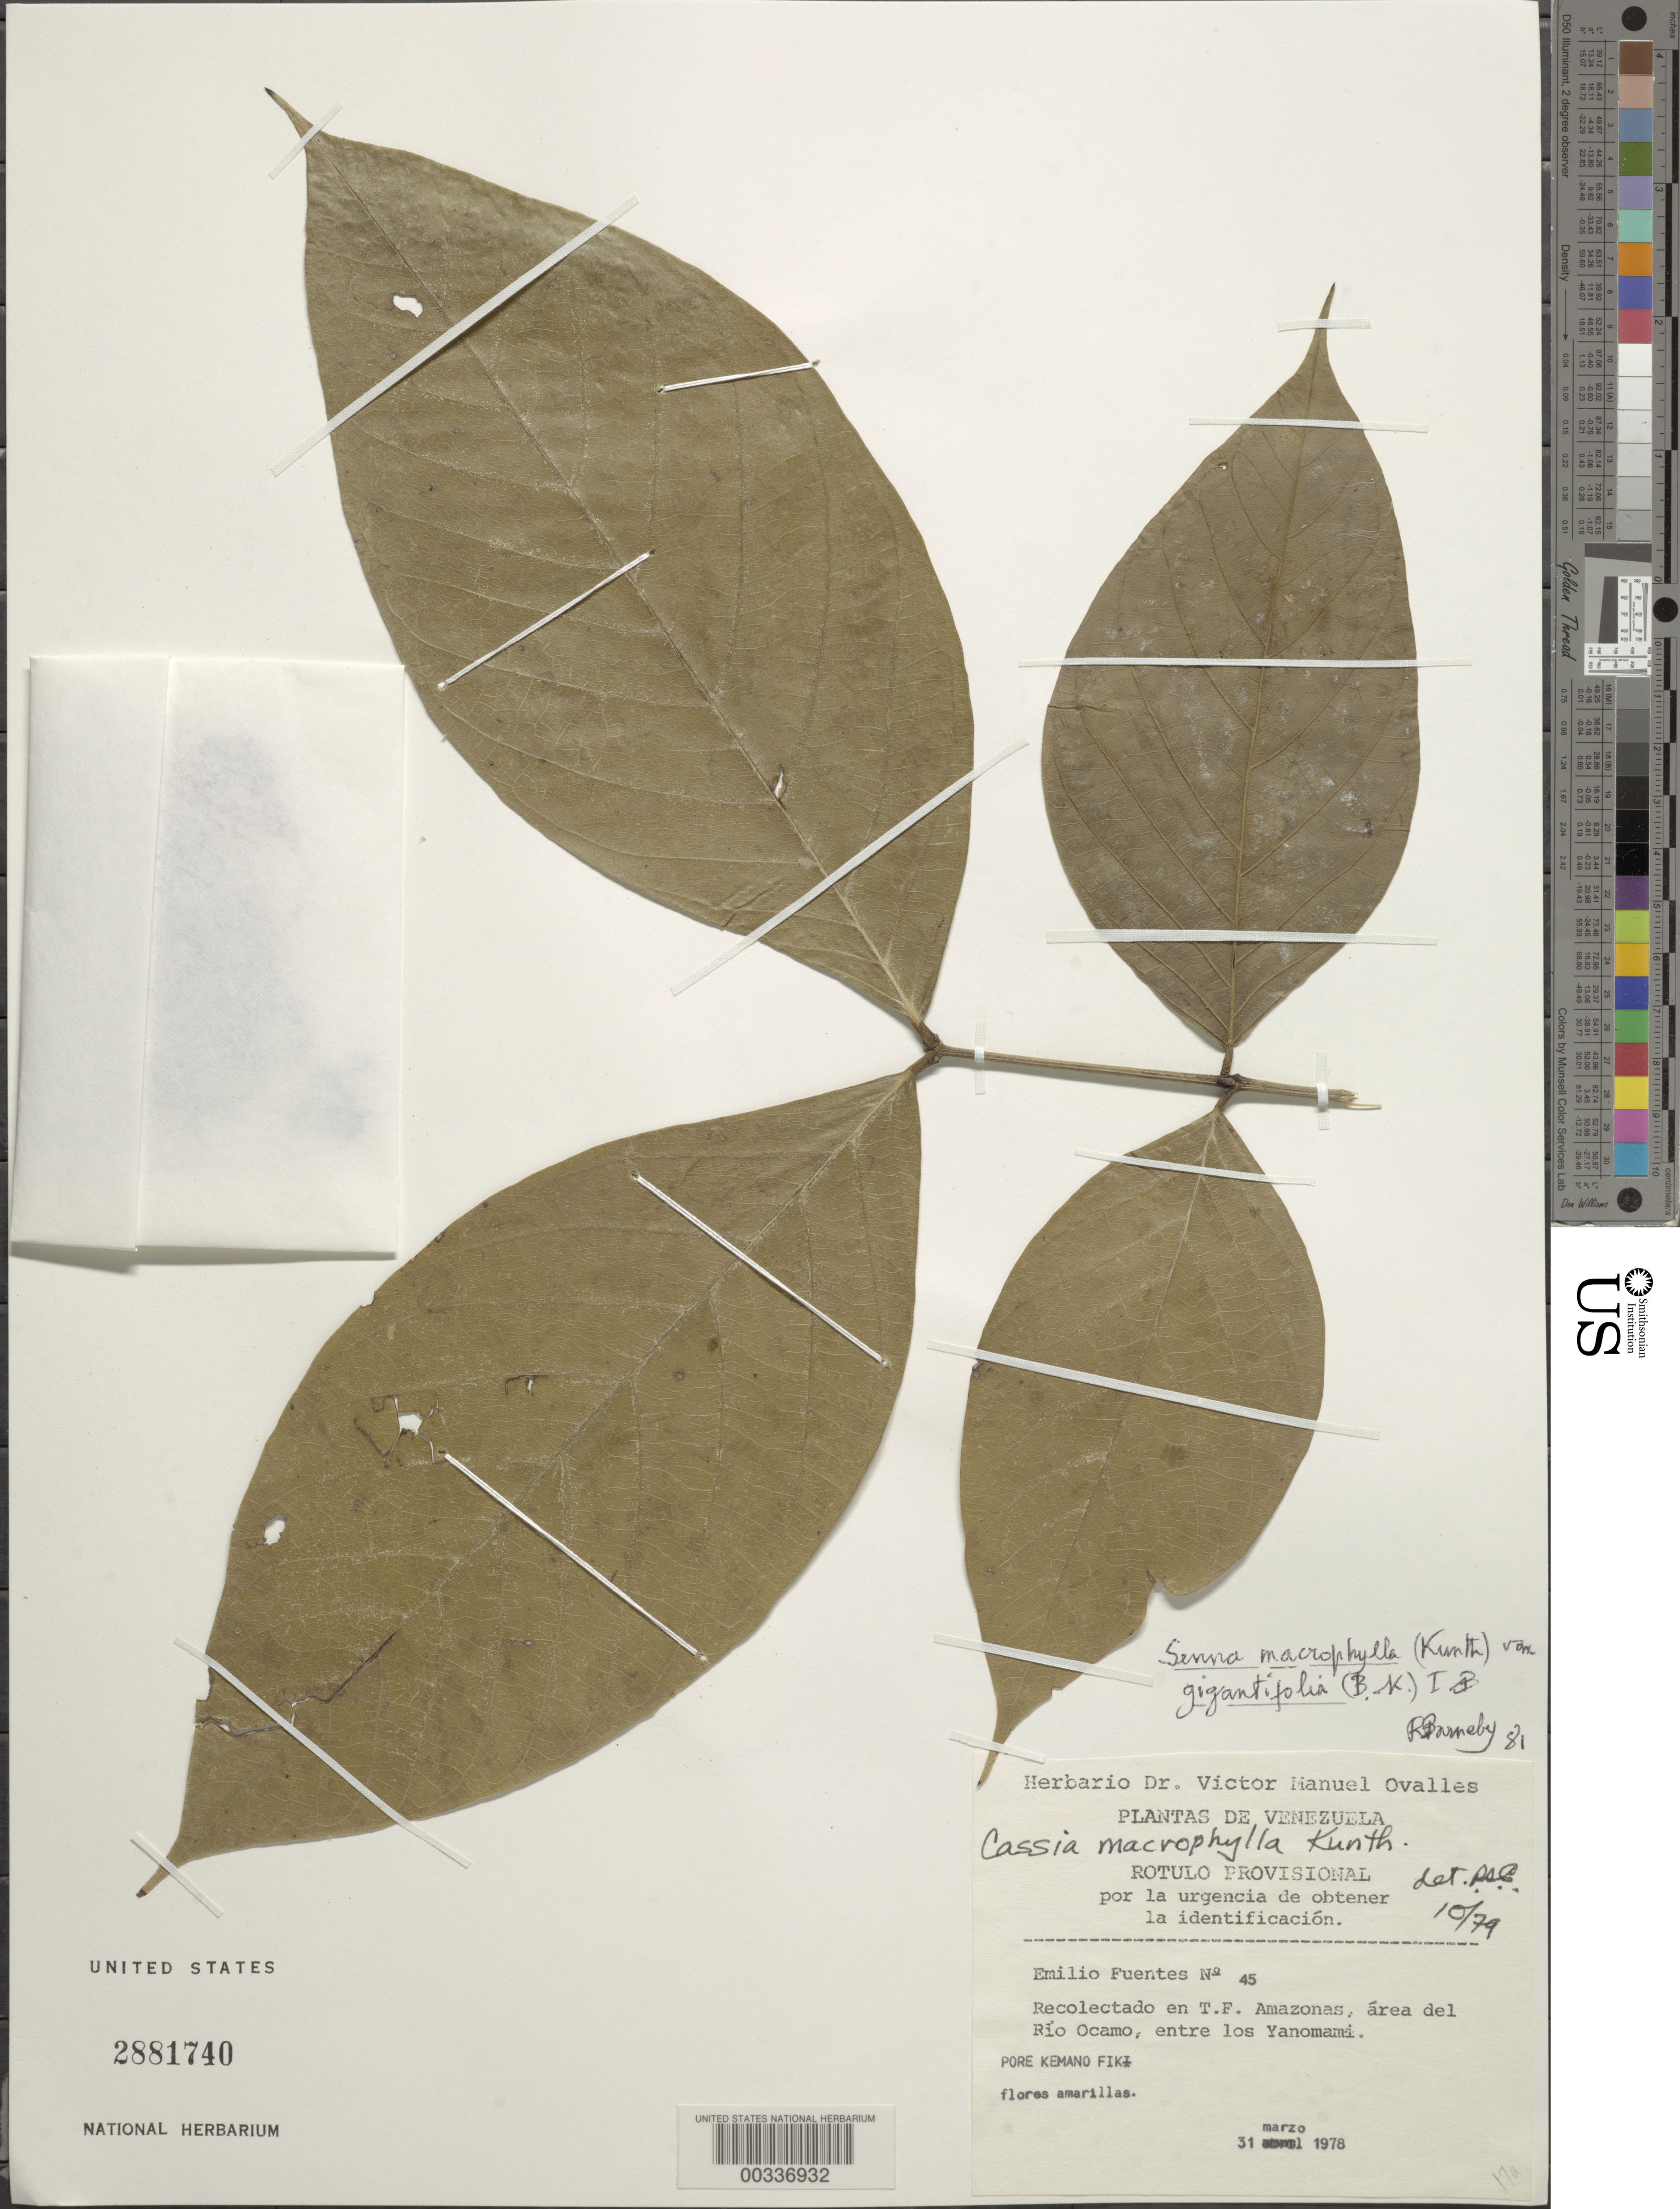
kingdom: Plantae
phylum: Tracheophyta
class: Magnoliopsida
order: Fabales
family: Fabaceae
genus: Senna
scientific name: Senna macrophylla var. gigantifolia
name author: (Britton & Killip) H.S. Irwin & Barneby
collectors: E. Fuentes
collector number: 45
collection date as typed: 31 Mar 1978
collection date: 1978-03-31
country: Venezuela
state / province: Amazonas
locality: Area of rio ocamo, between the yanomami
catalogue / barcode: US 2881740